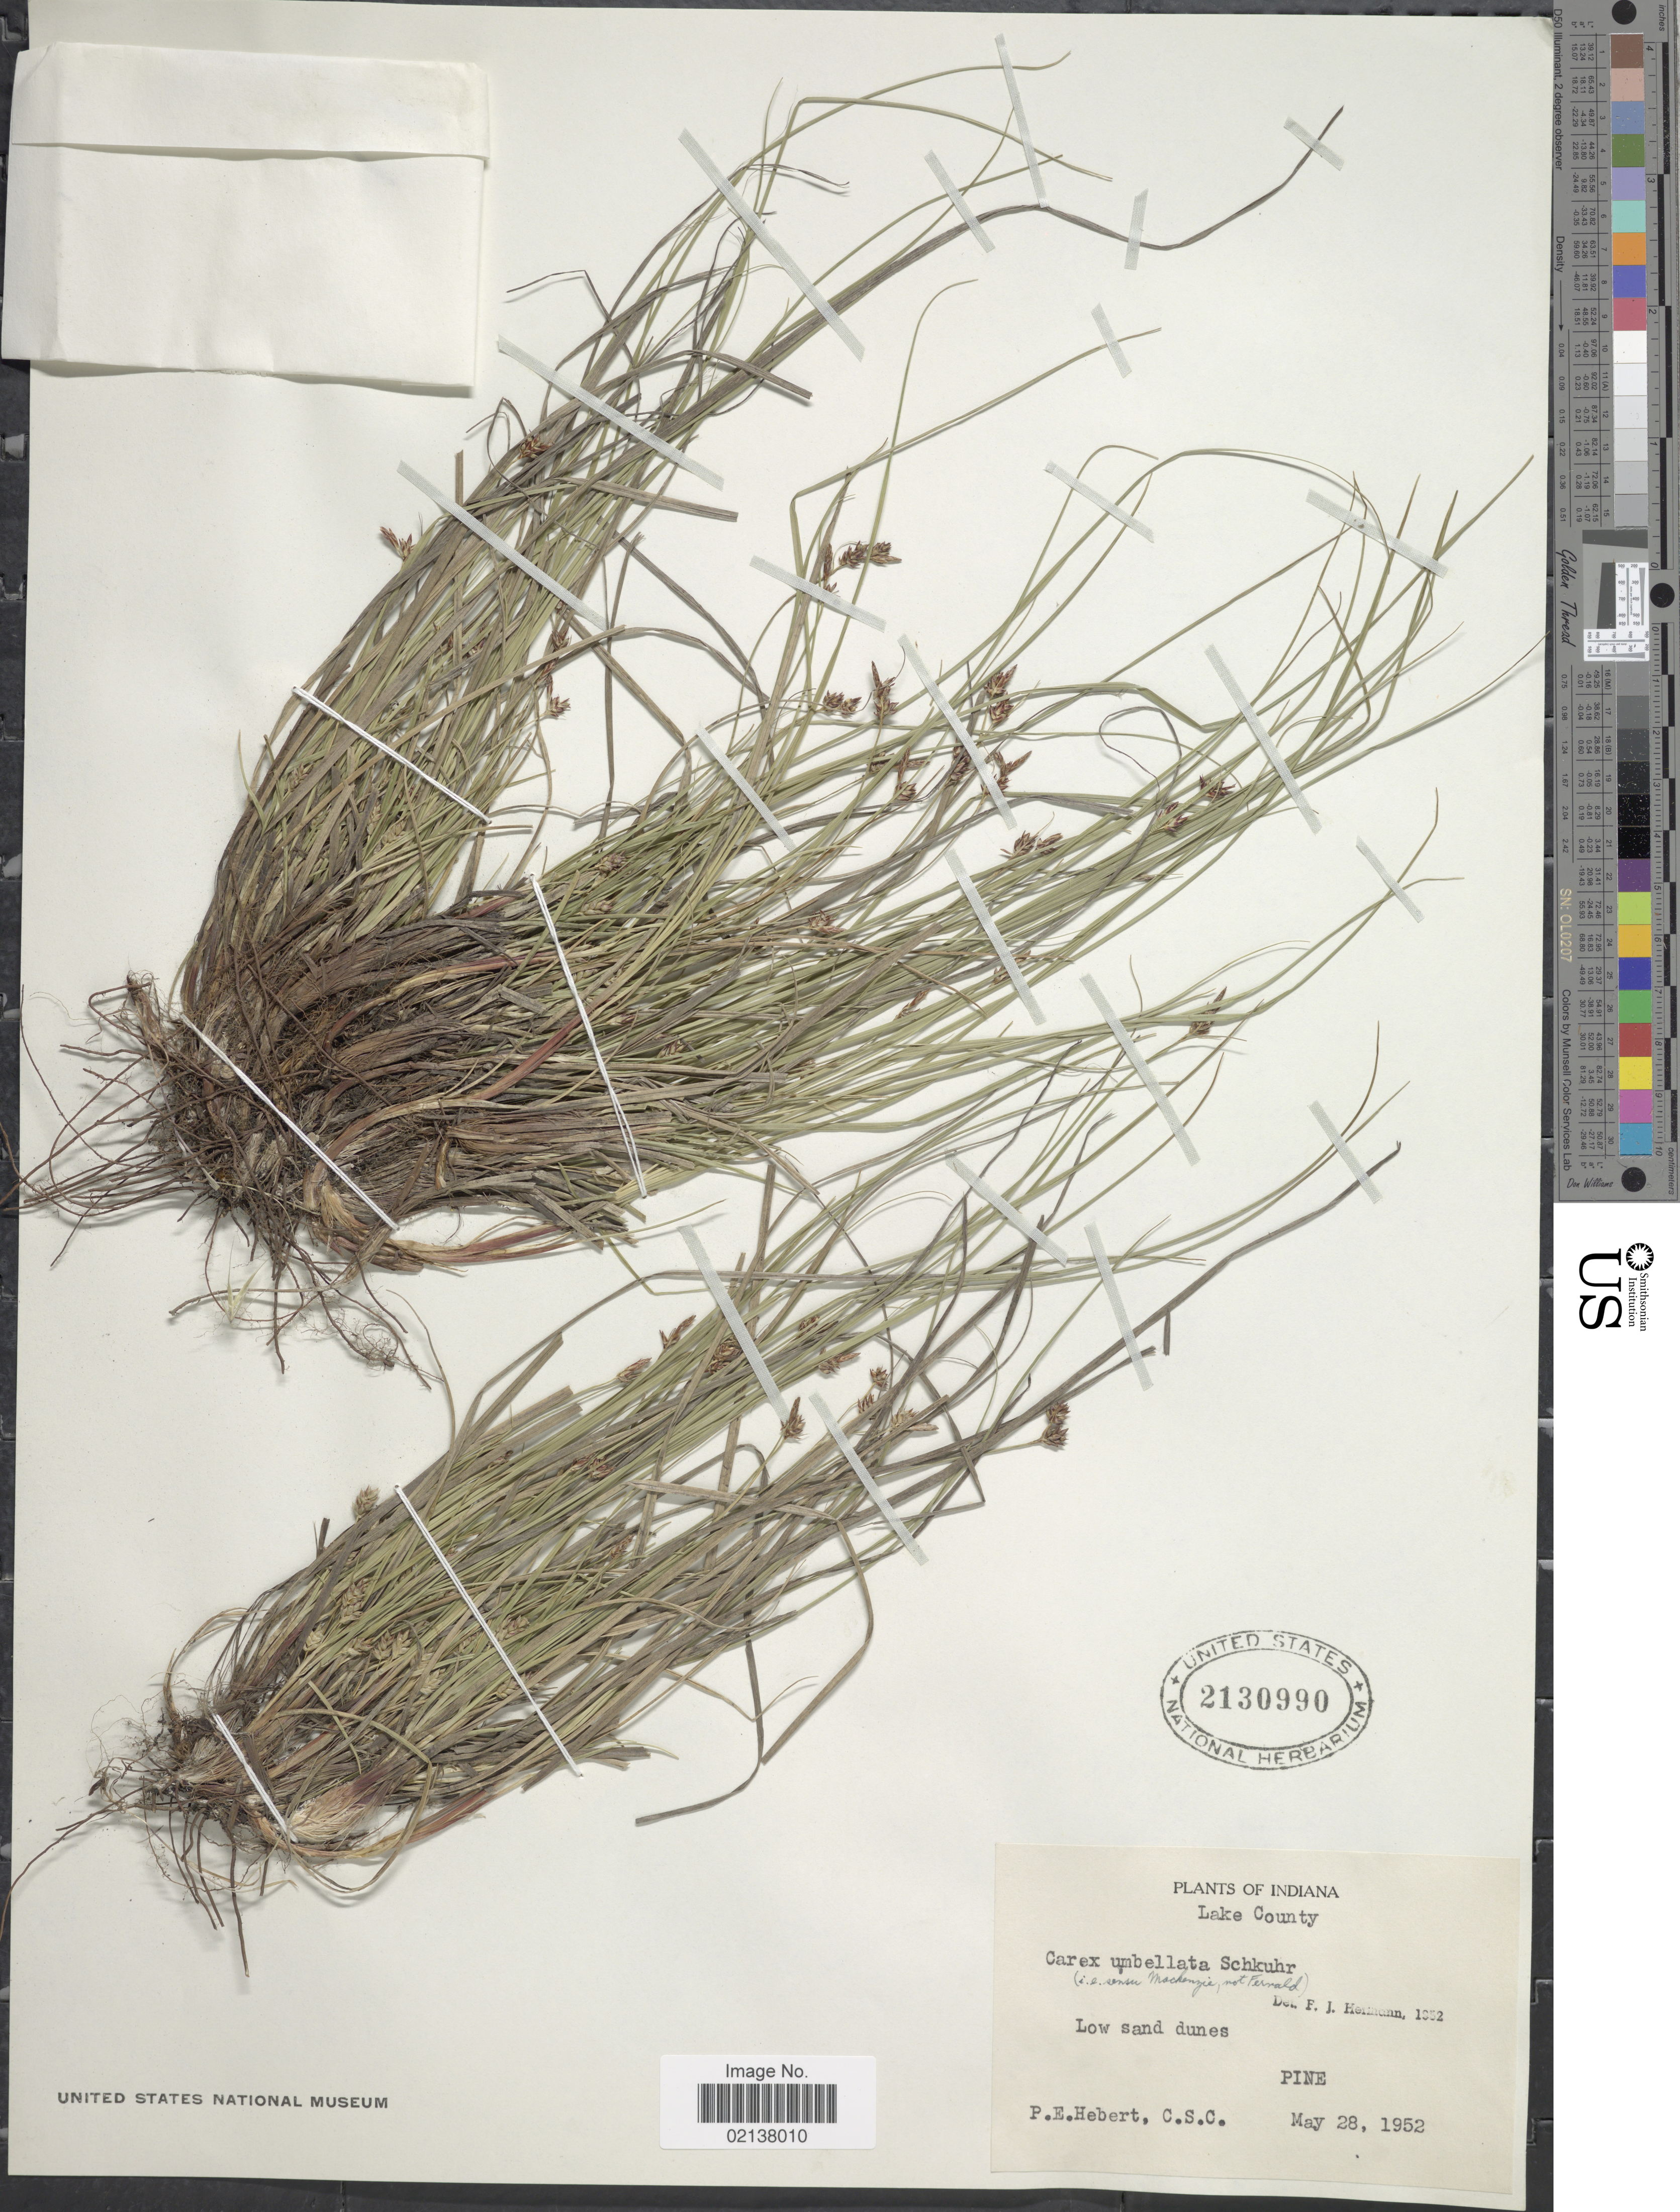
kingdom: Plantae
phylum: Tracheophyta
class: Liliopsida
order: Poales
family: Cyperaceae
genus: Carex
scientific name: Carex umbellata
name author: Schkuhr ex Willd.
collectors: P. Hebert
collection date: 1952-05-28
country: United States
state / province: Indiana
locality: Indiana, Lake County, Low sand dunes Pine.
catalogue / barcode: US 2130990